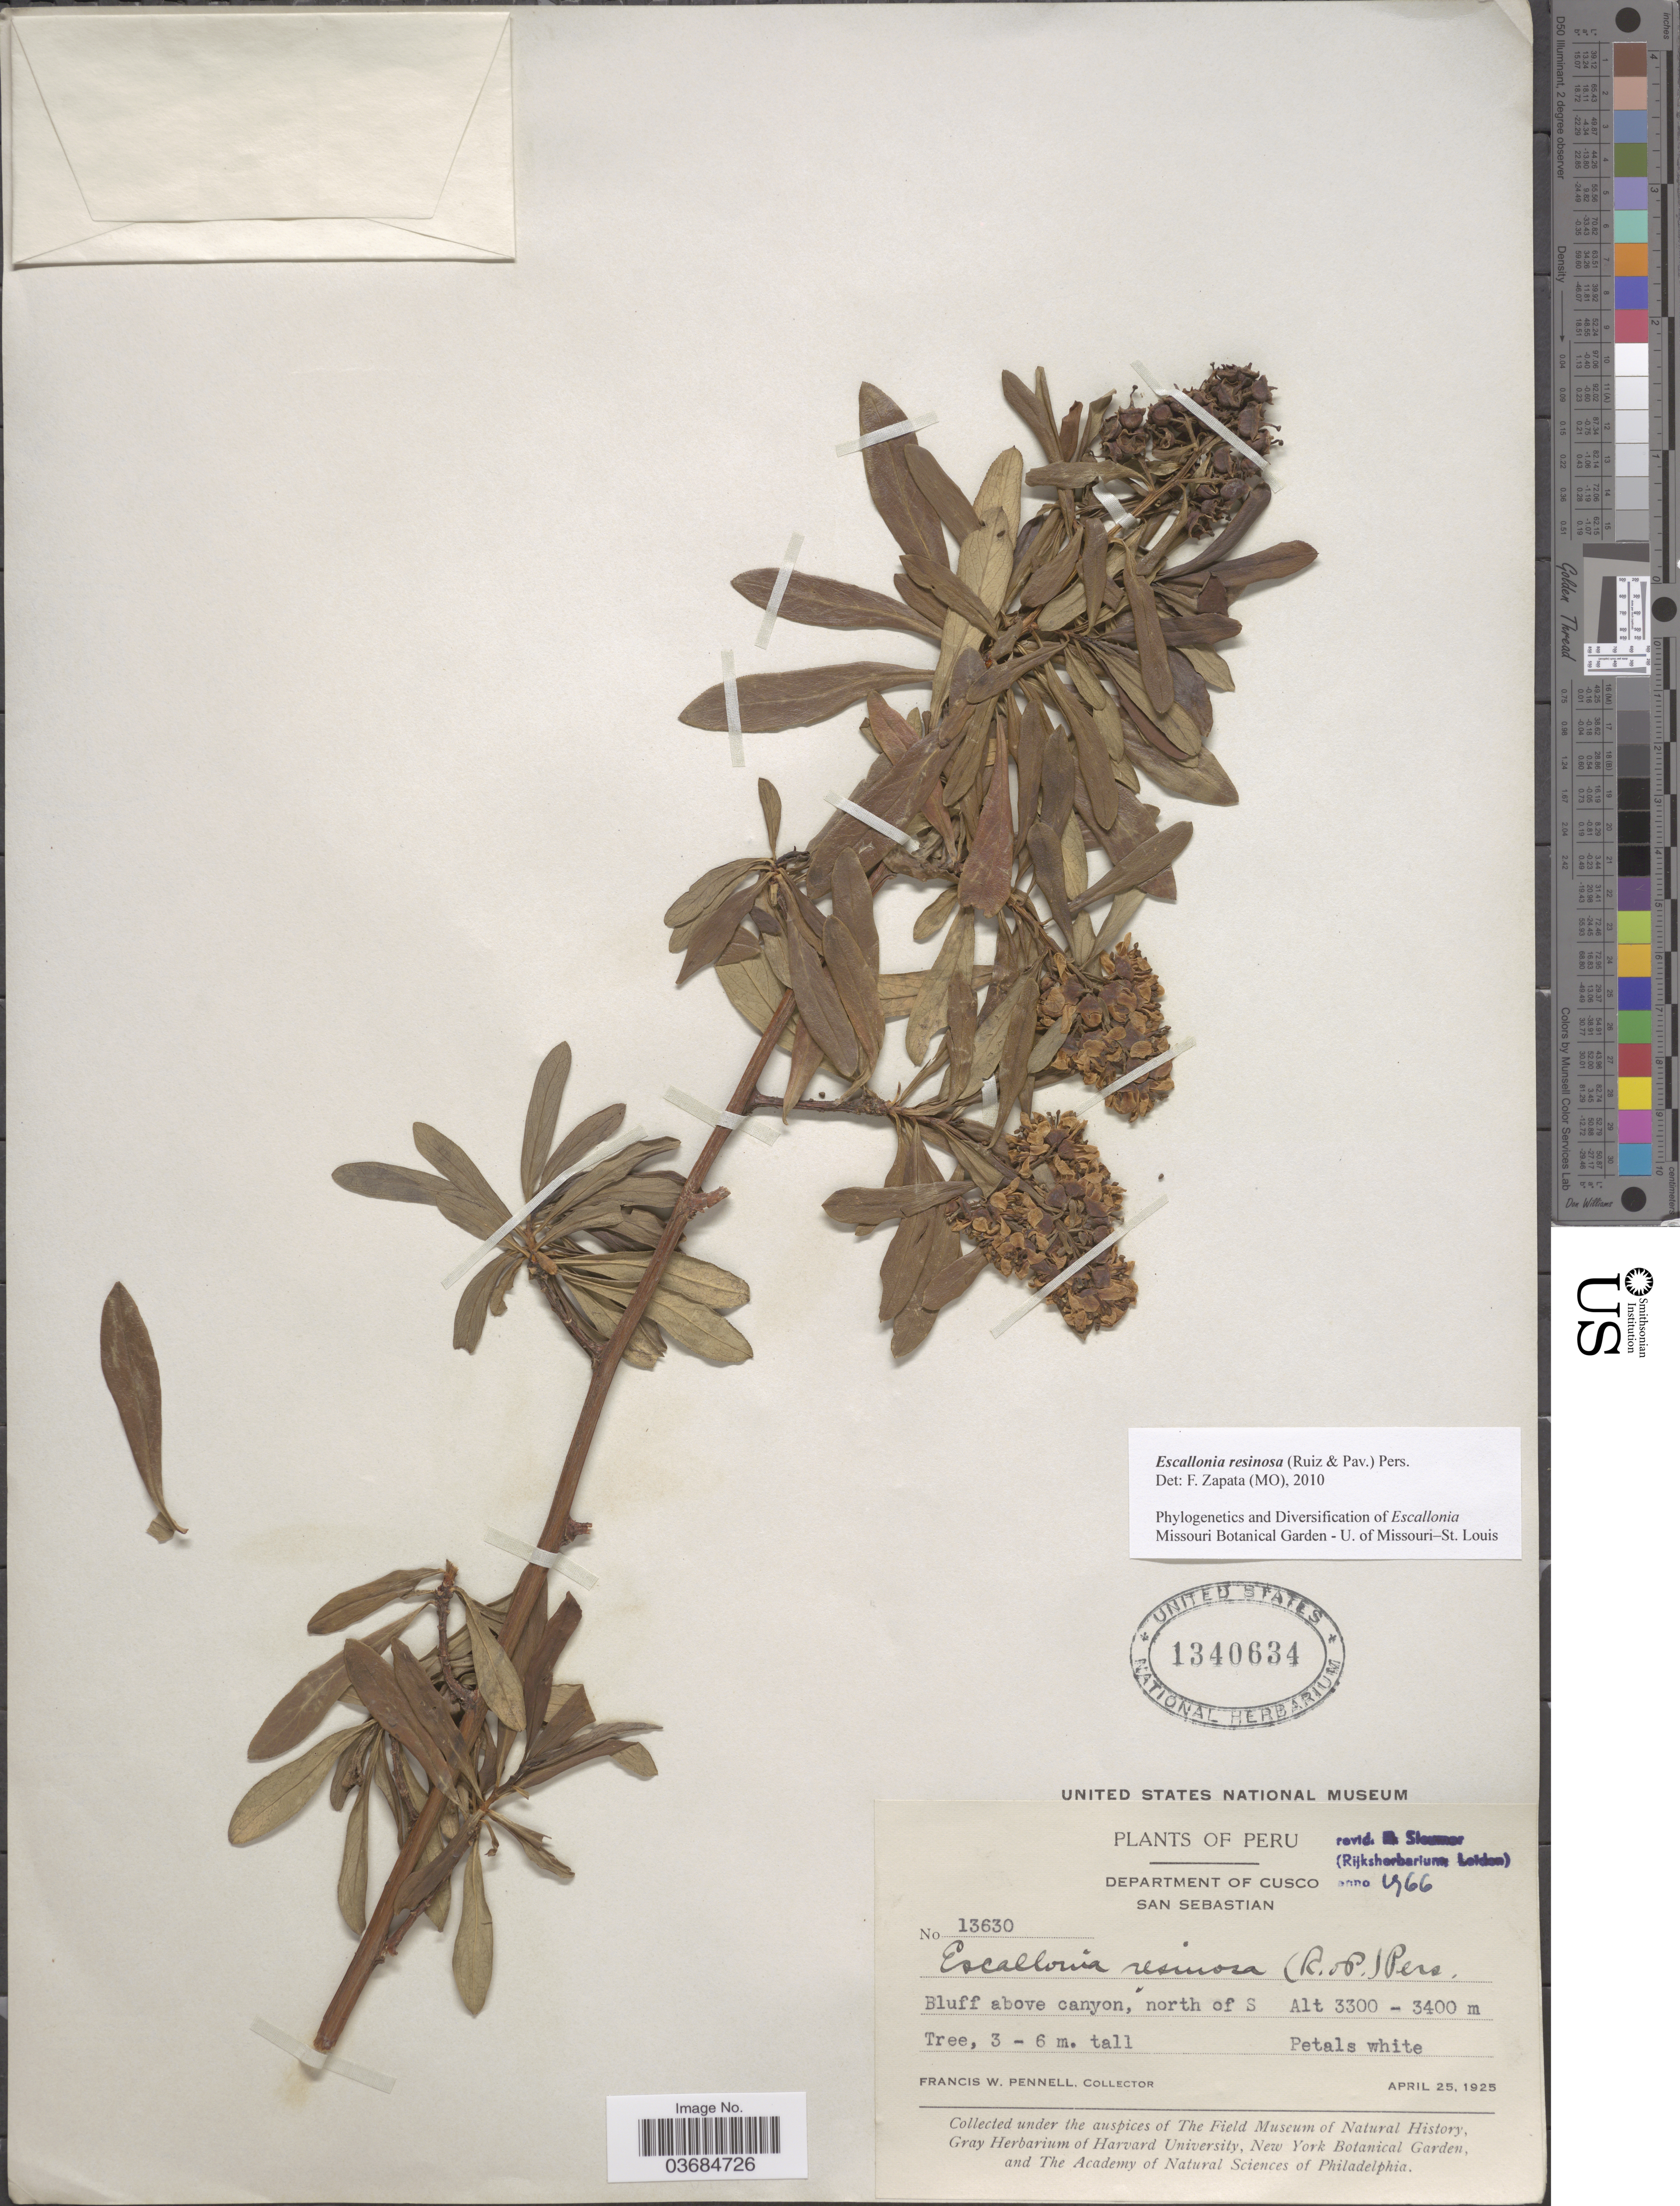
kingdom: Plantae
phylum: Tracheophyta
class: Magnoliopsida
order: Escalloniales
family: Escalloniaceae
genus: Escallonia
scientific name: Escallonia resinosa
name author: (Ruiz & Pav.) Pers.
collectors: F. W. Pennell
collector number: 13630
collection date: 1925-04-25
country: Peru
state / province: Cusco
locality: Department of Cusco. San Sebastian. Bluff above canyon, north of S.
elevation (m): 3300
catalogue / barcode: US 1340634